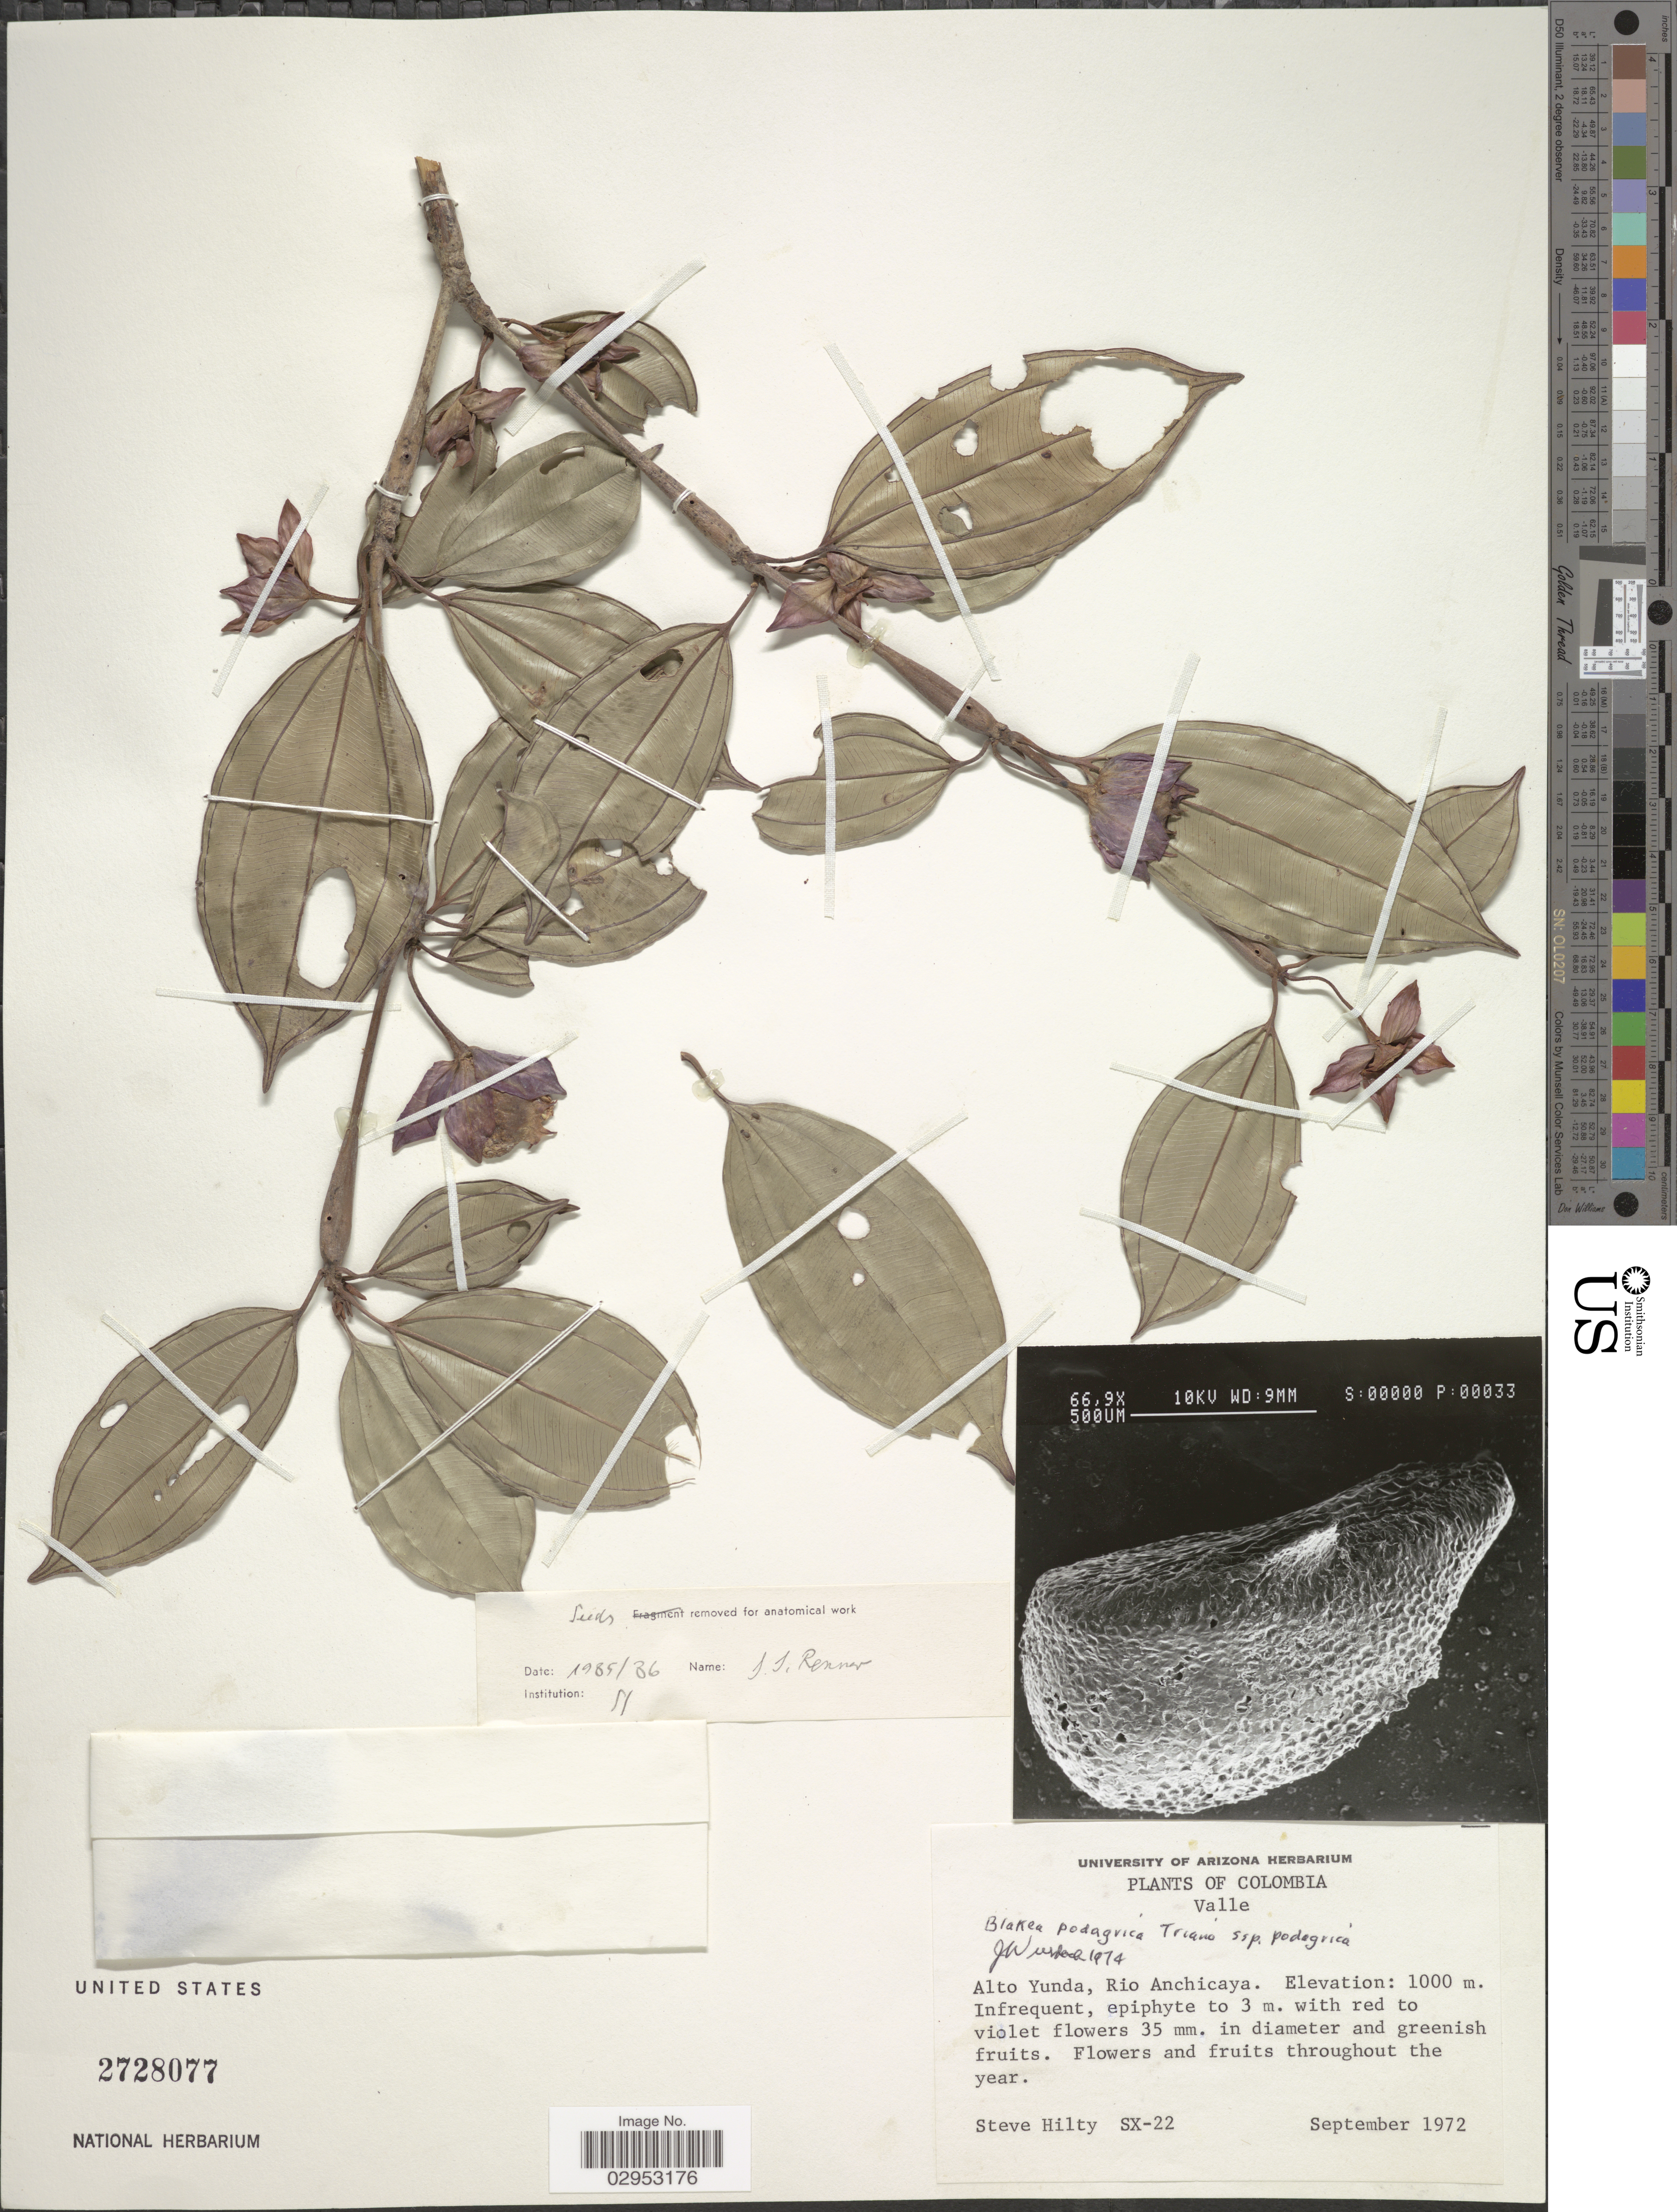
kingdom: Plantae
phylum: Tracheophyta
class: Magnoliopsida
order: Myrtales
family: Melastomataceae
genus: Blakea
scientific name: Blakea podagrica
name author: Triana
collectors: S. Hilty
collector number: SX-22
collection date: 1972-09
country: Colombia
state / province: Valle del Cauca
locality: Valle. Alto Yunda, Rio Anchicaya.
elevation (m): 1000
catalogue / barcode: US 2728077